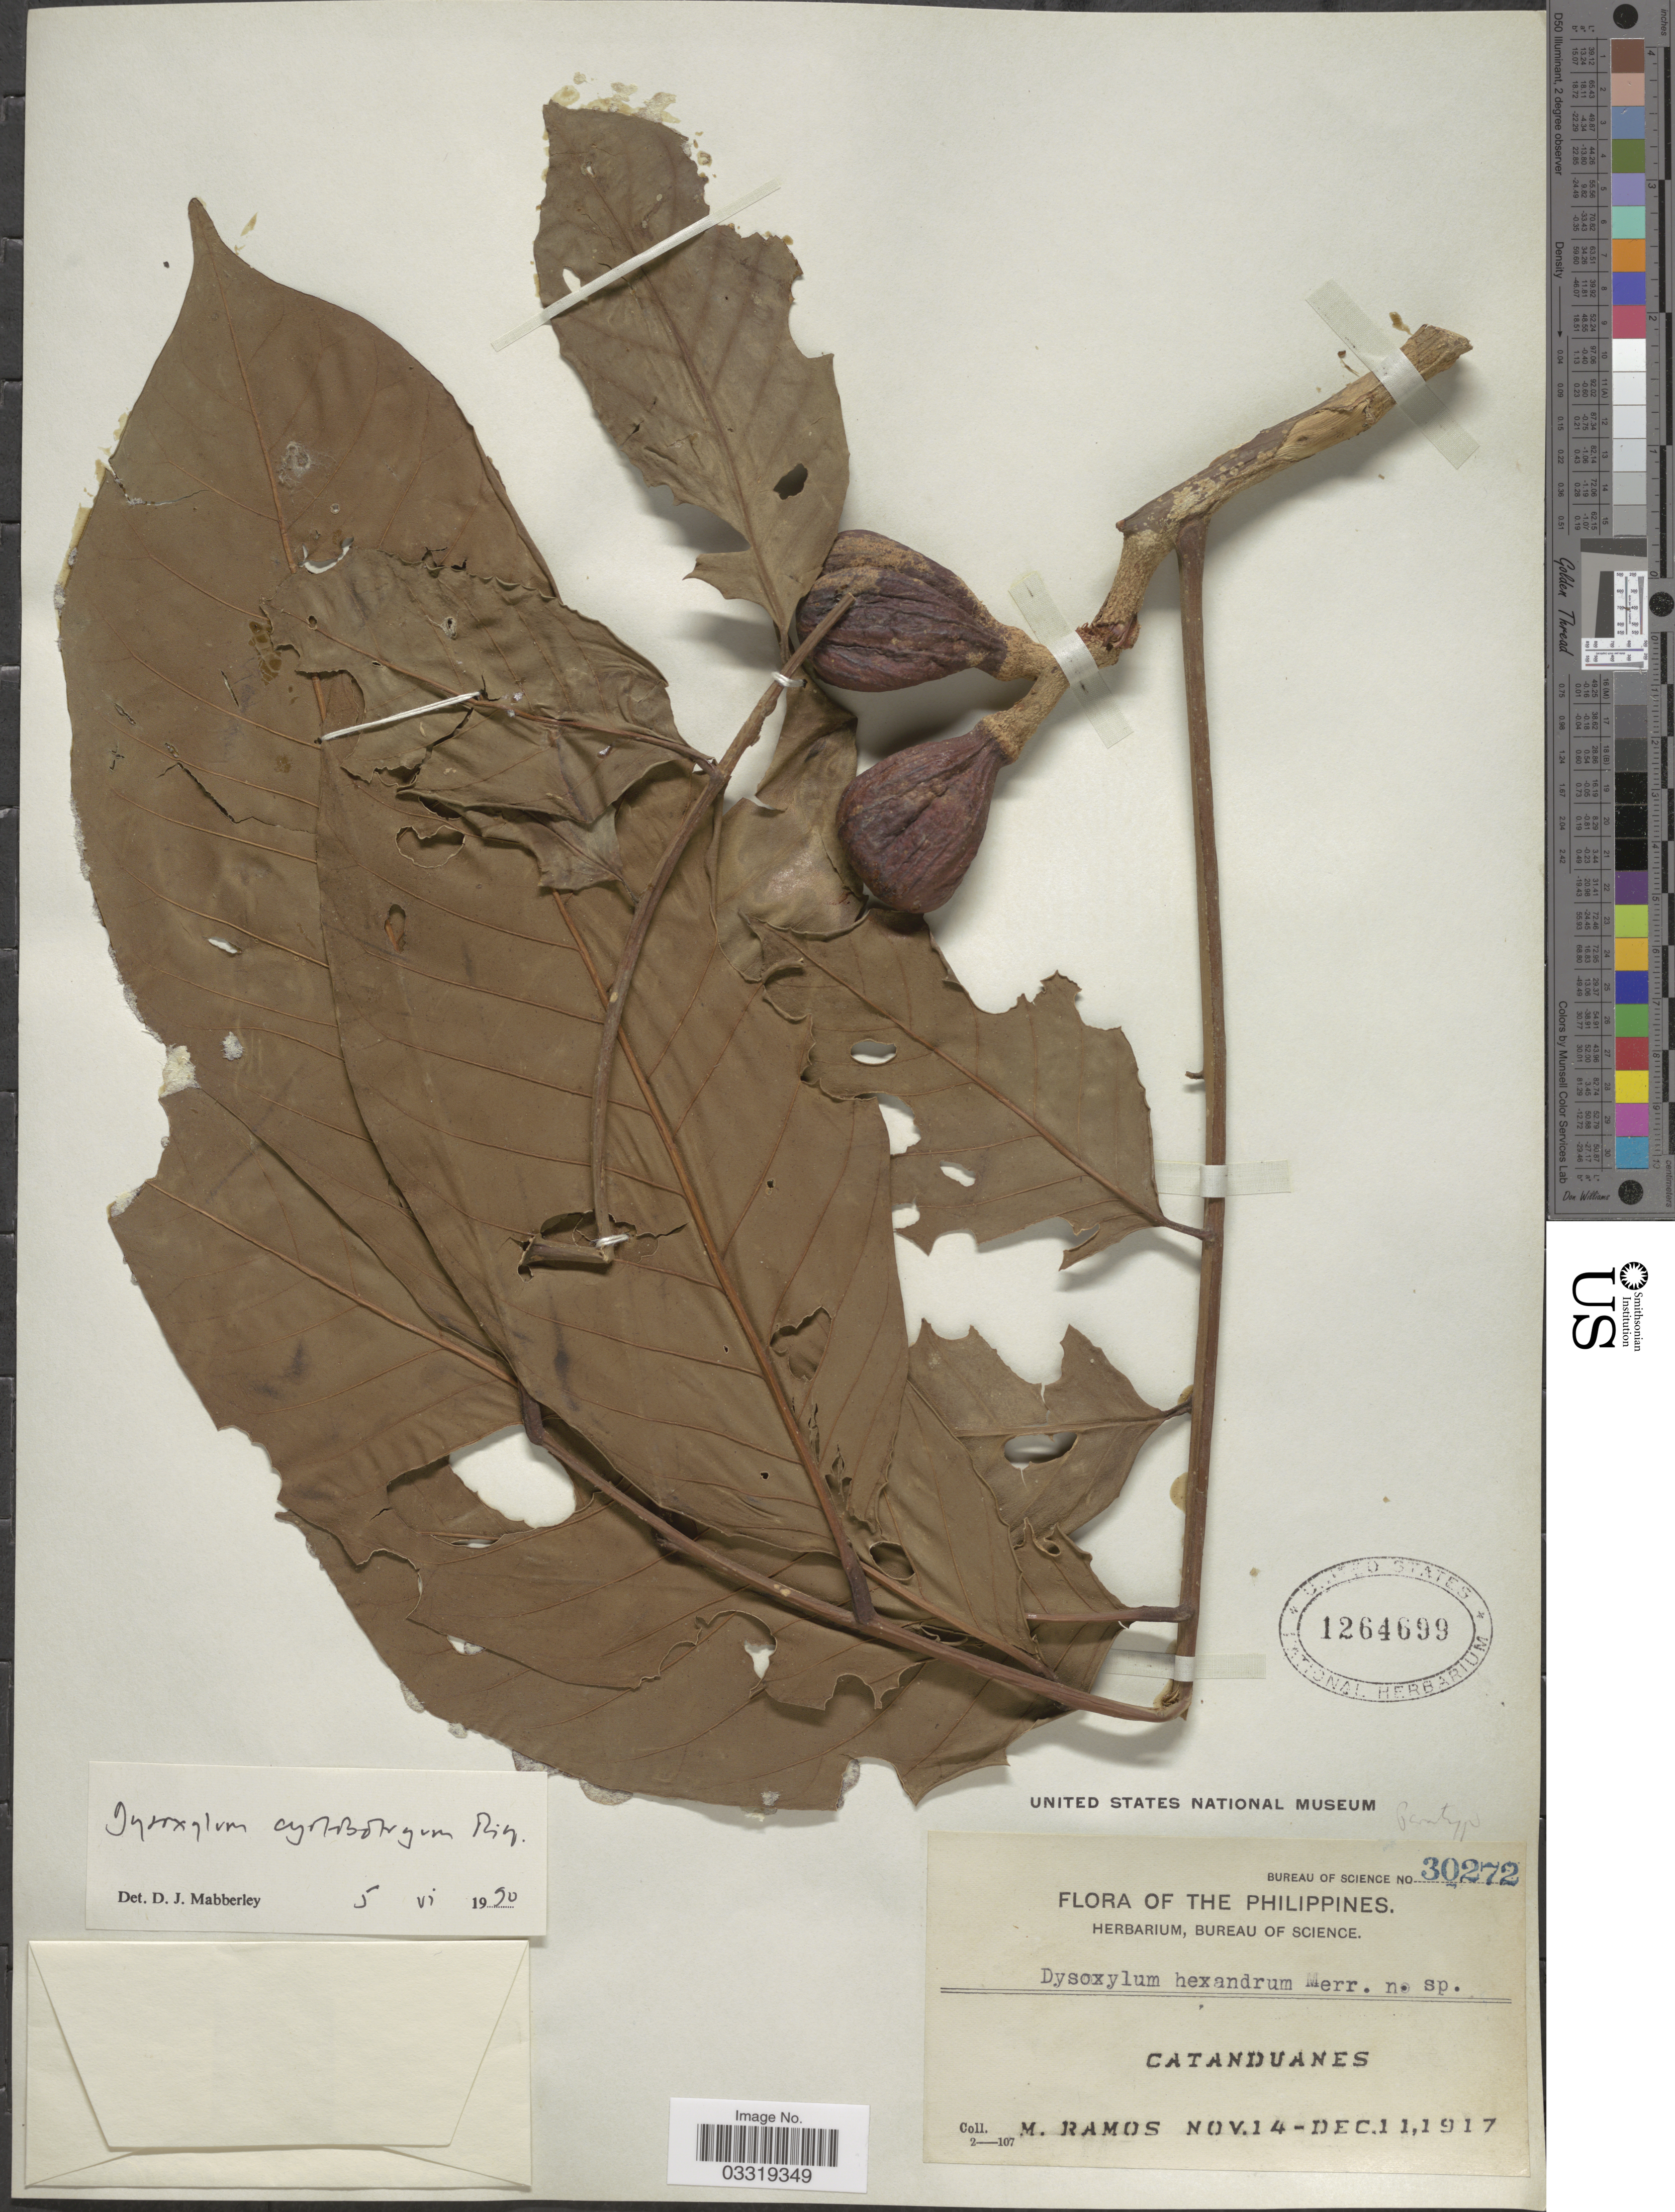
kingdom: Plantae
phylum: Tracheophyta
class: Magnoliopsida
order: Sapindales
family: Meliaceae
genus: Dysoxylum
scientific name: Dysoxylum cyrtobotryum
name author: Miq.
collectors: M. Ramos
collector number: Bureau of Science 30272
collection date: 1917-11-14/1917-12-01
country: Philippines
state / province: Bicol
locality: Catanduanes.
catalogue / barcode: US 1264699